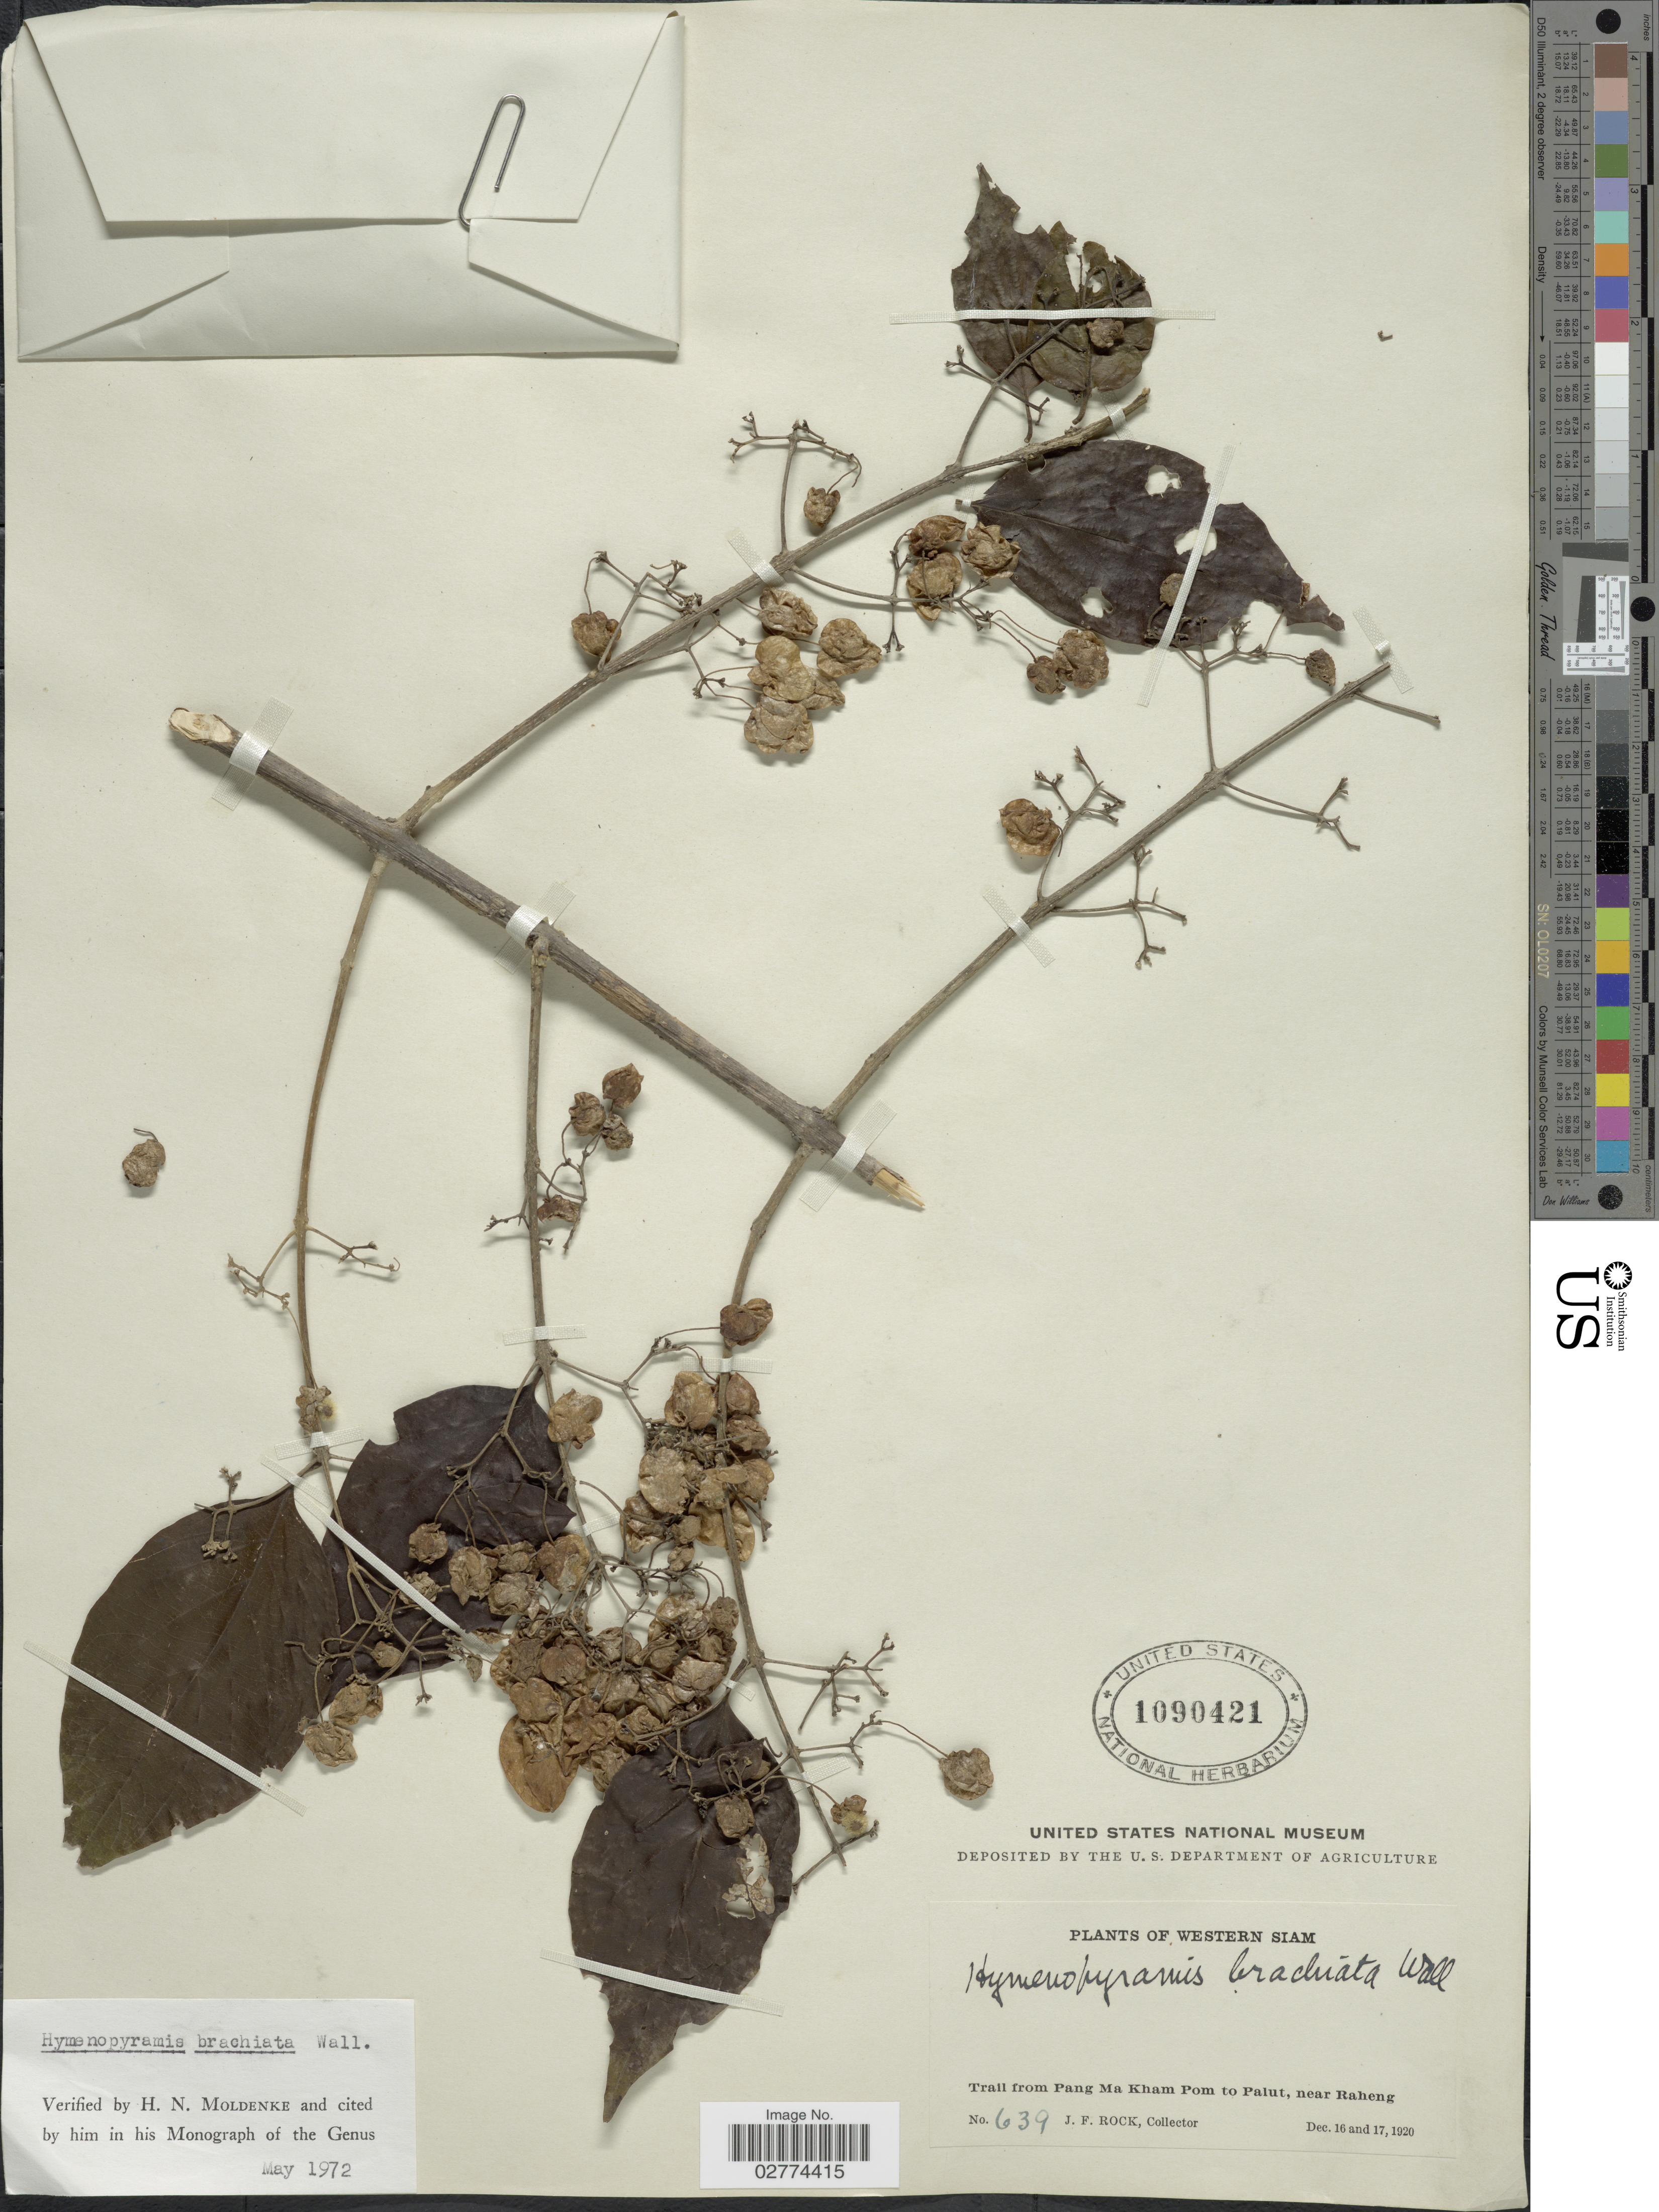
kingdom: Plantae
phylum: Tracheophyta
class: Magnoliopsida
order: Lamiales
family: Lamiaceae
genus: Hymenopyramis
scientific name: Hymenopyramis brachiata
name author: Wall.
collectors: J. Rock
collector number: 639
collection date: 1920-12-16/1920-12-17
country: Thailand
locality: Western Siam. Trail from Pang Ma Kham Pom to Palut, near Raheng.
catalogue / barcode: US 1090421